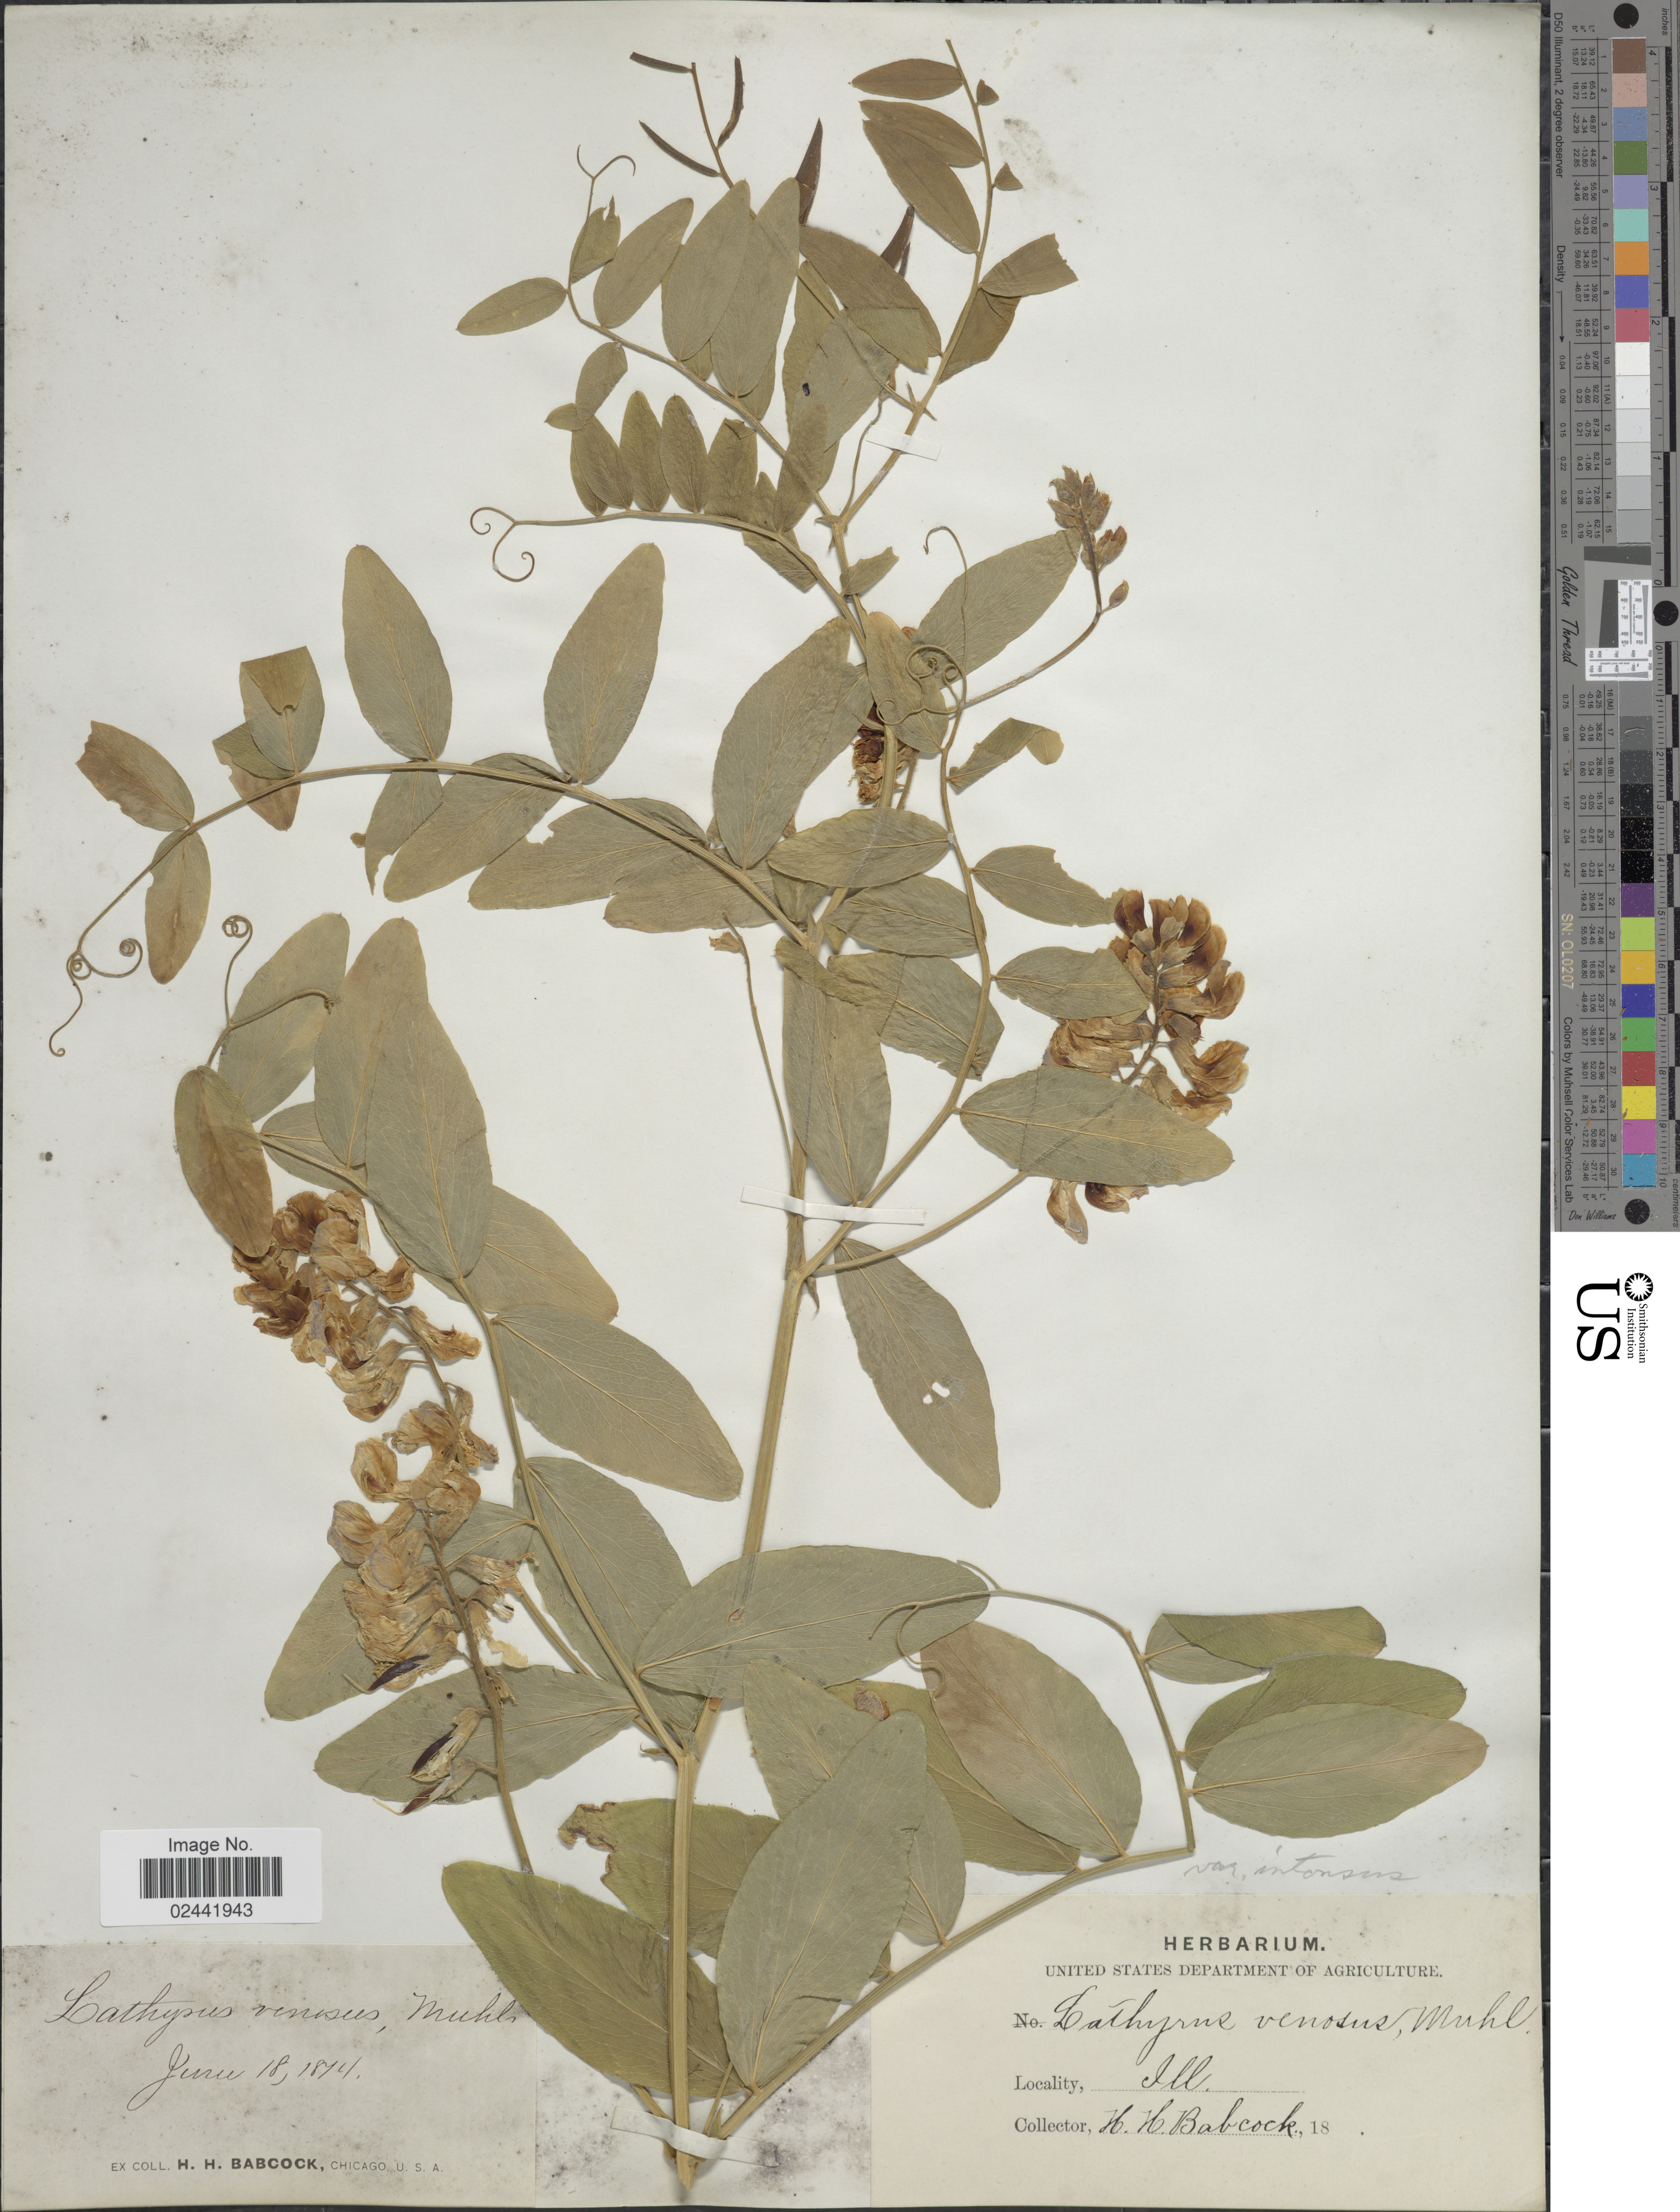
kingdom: Plantae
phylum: Tracheophyta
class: Magnoliopsida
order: Fabales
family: Fabaceae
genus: Lathyrus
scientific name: Lathyrus venosus var. intonsus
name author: Butters & H. St. John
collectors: H. Babcock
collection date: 1874-06-18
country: United States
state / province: Illinois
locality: Ill.